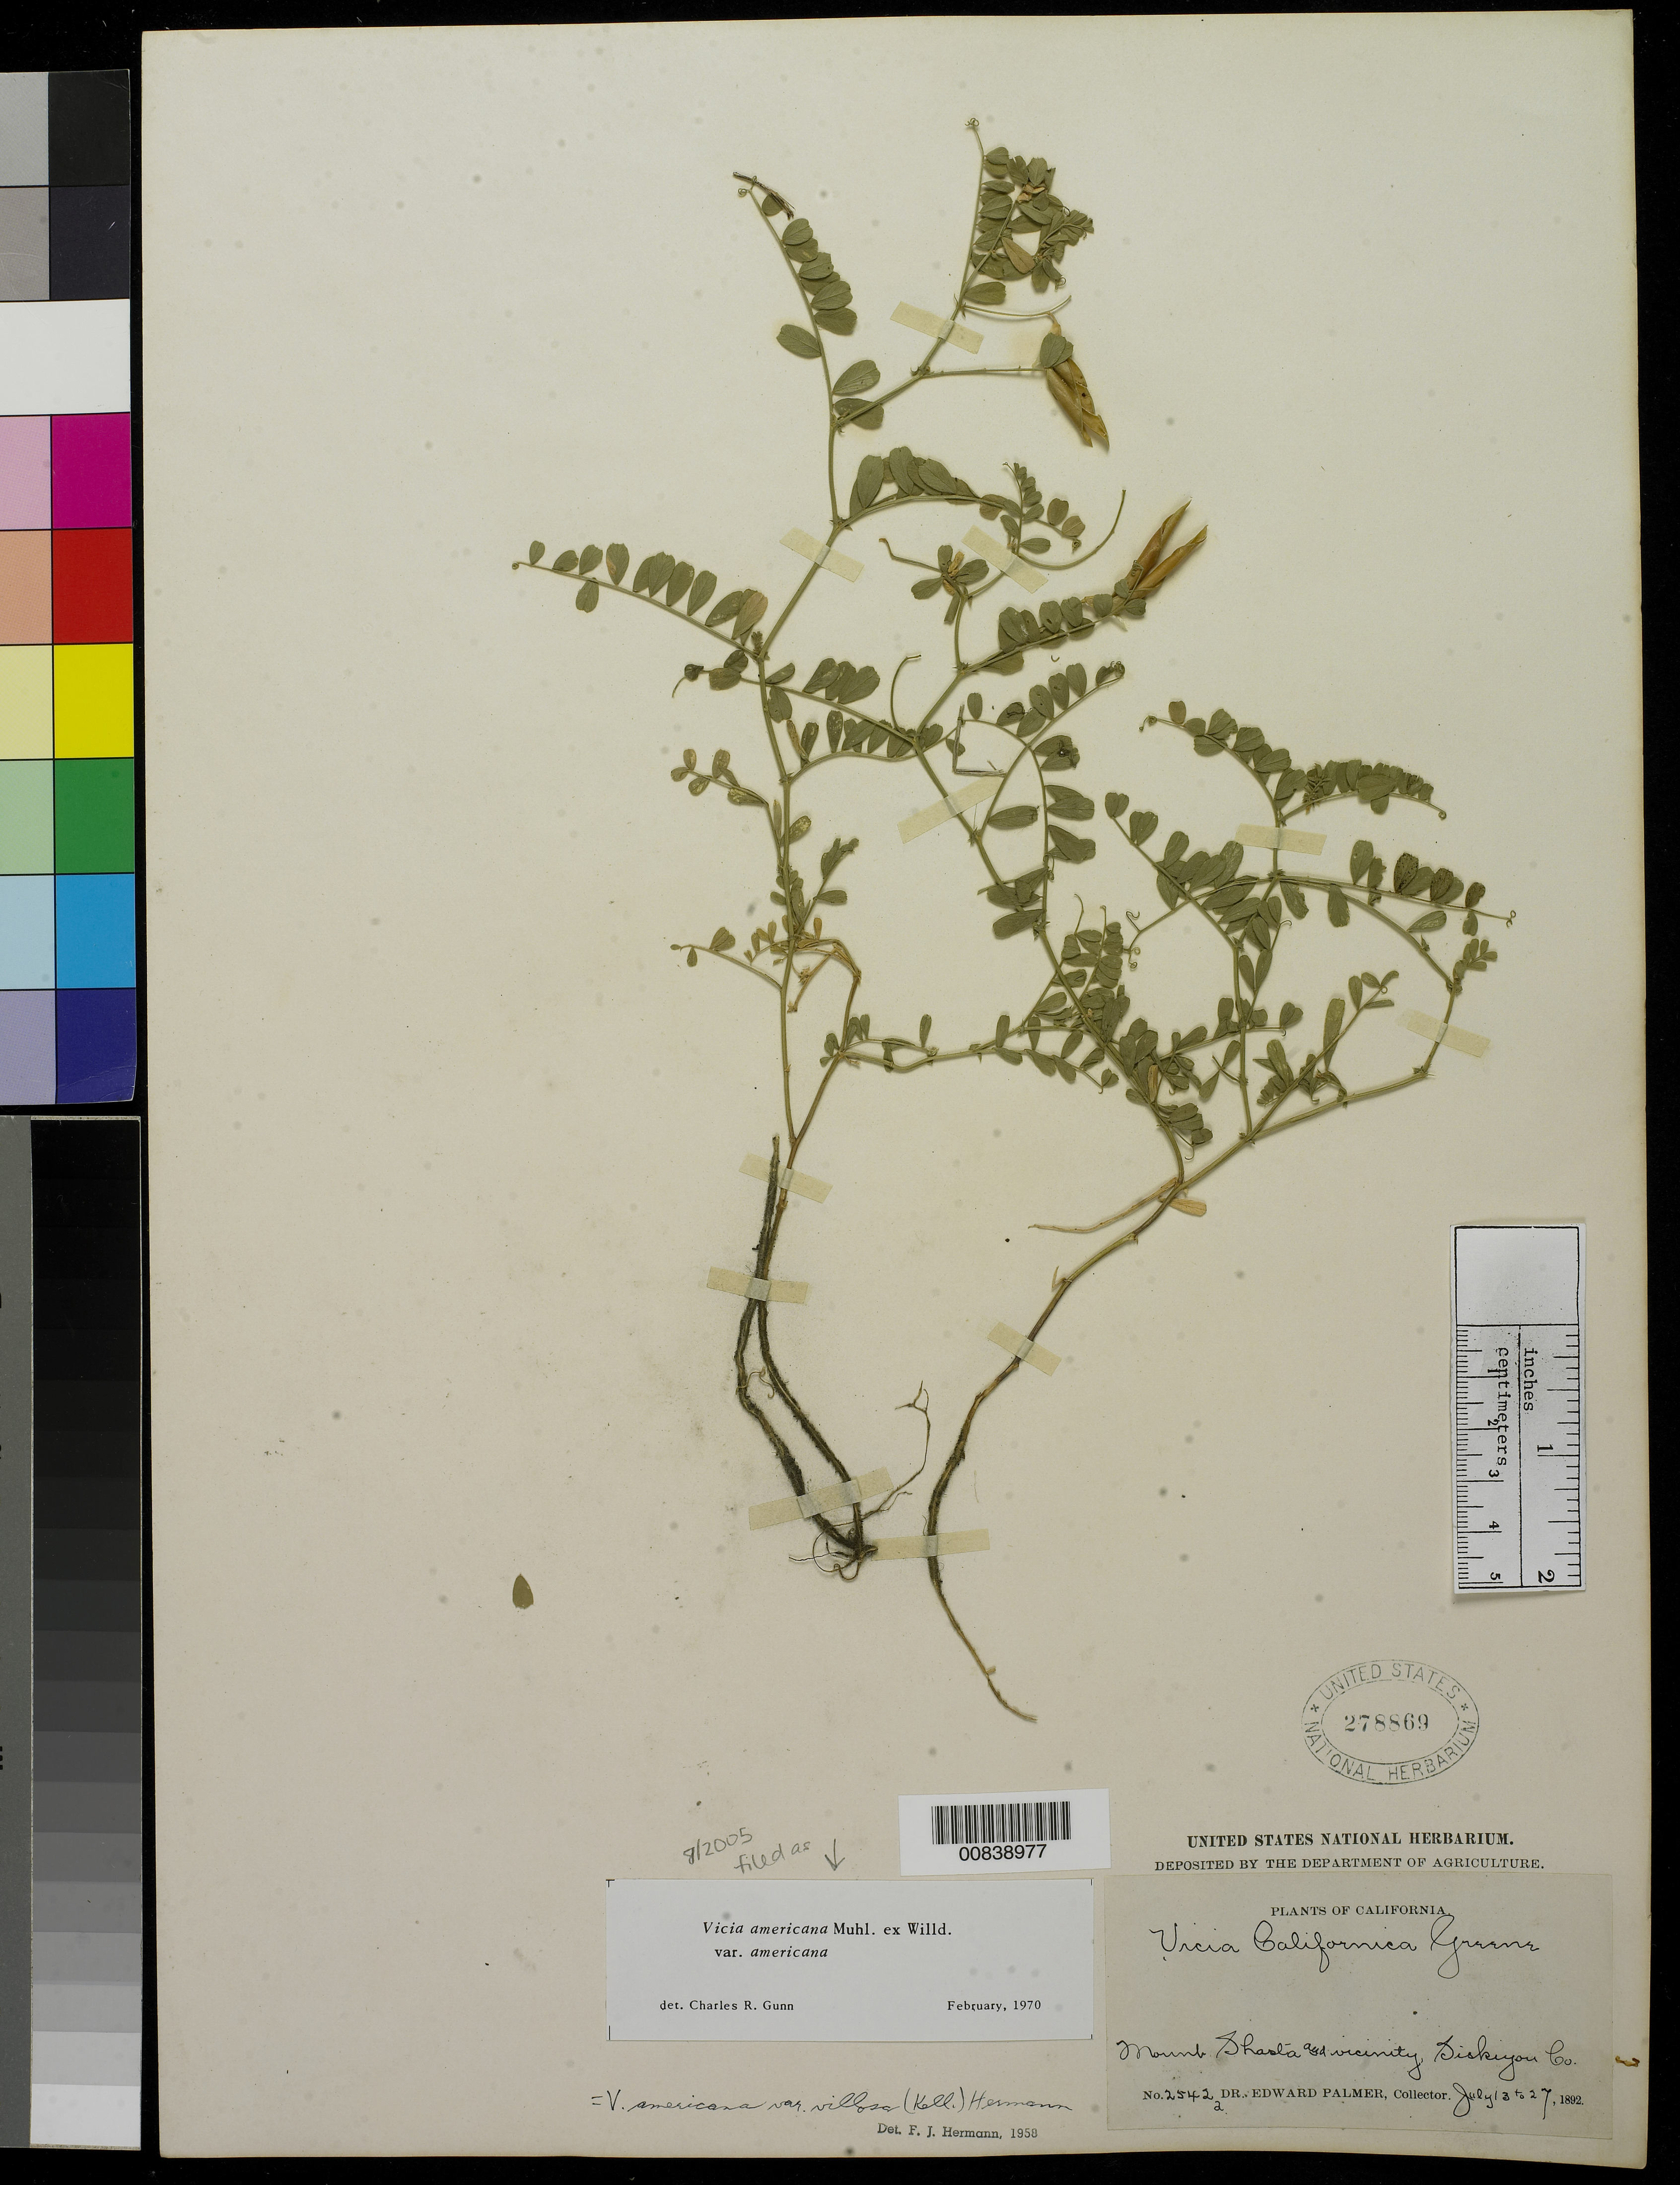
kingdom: Plantae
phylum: Tracheophyta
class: Magnoliopsida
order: Fabales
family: Fabaceae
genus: Vicia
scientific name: Vicia americana var. americana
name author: Muhl. ex Willd.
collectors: E. Palmer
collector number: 2542a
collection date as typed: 13 Jul 1892 to 27 Jul 1892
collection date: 1892-07-13/1892-07-27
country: United States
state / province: California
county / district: Siskiyou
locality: Mount Shasta and vicinity, Siskiyou County, California.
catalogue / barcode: US 278869